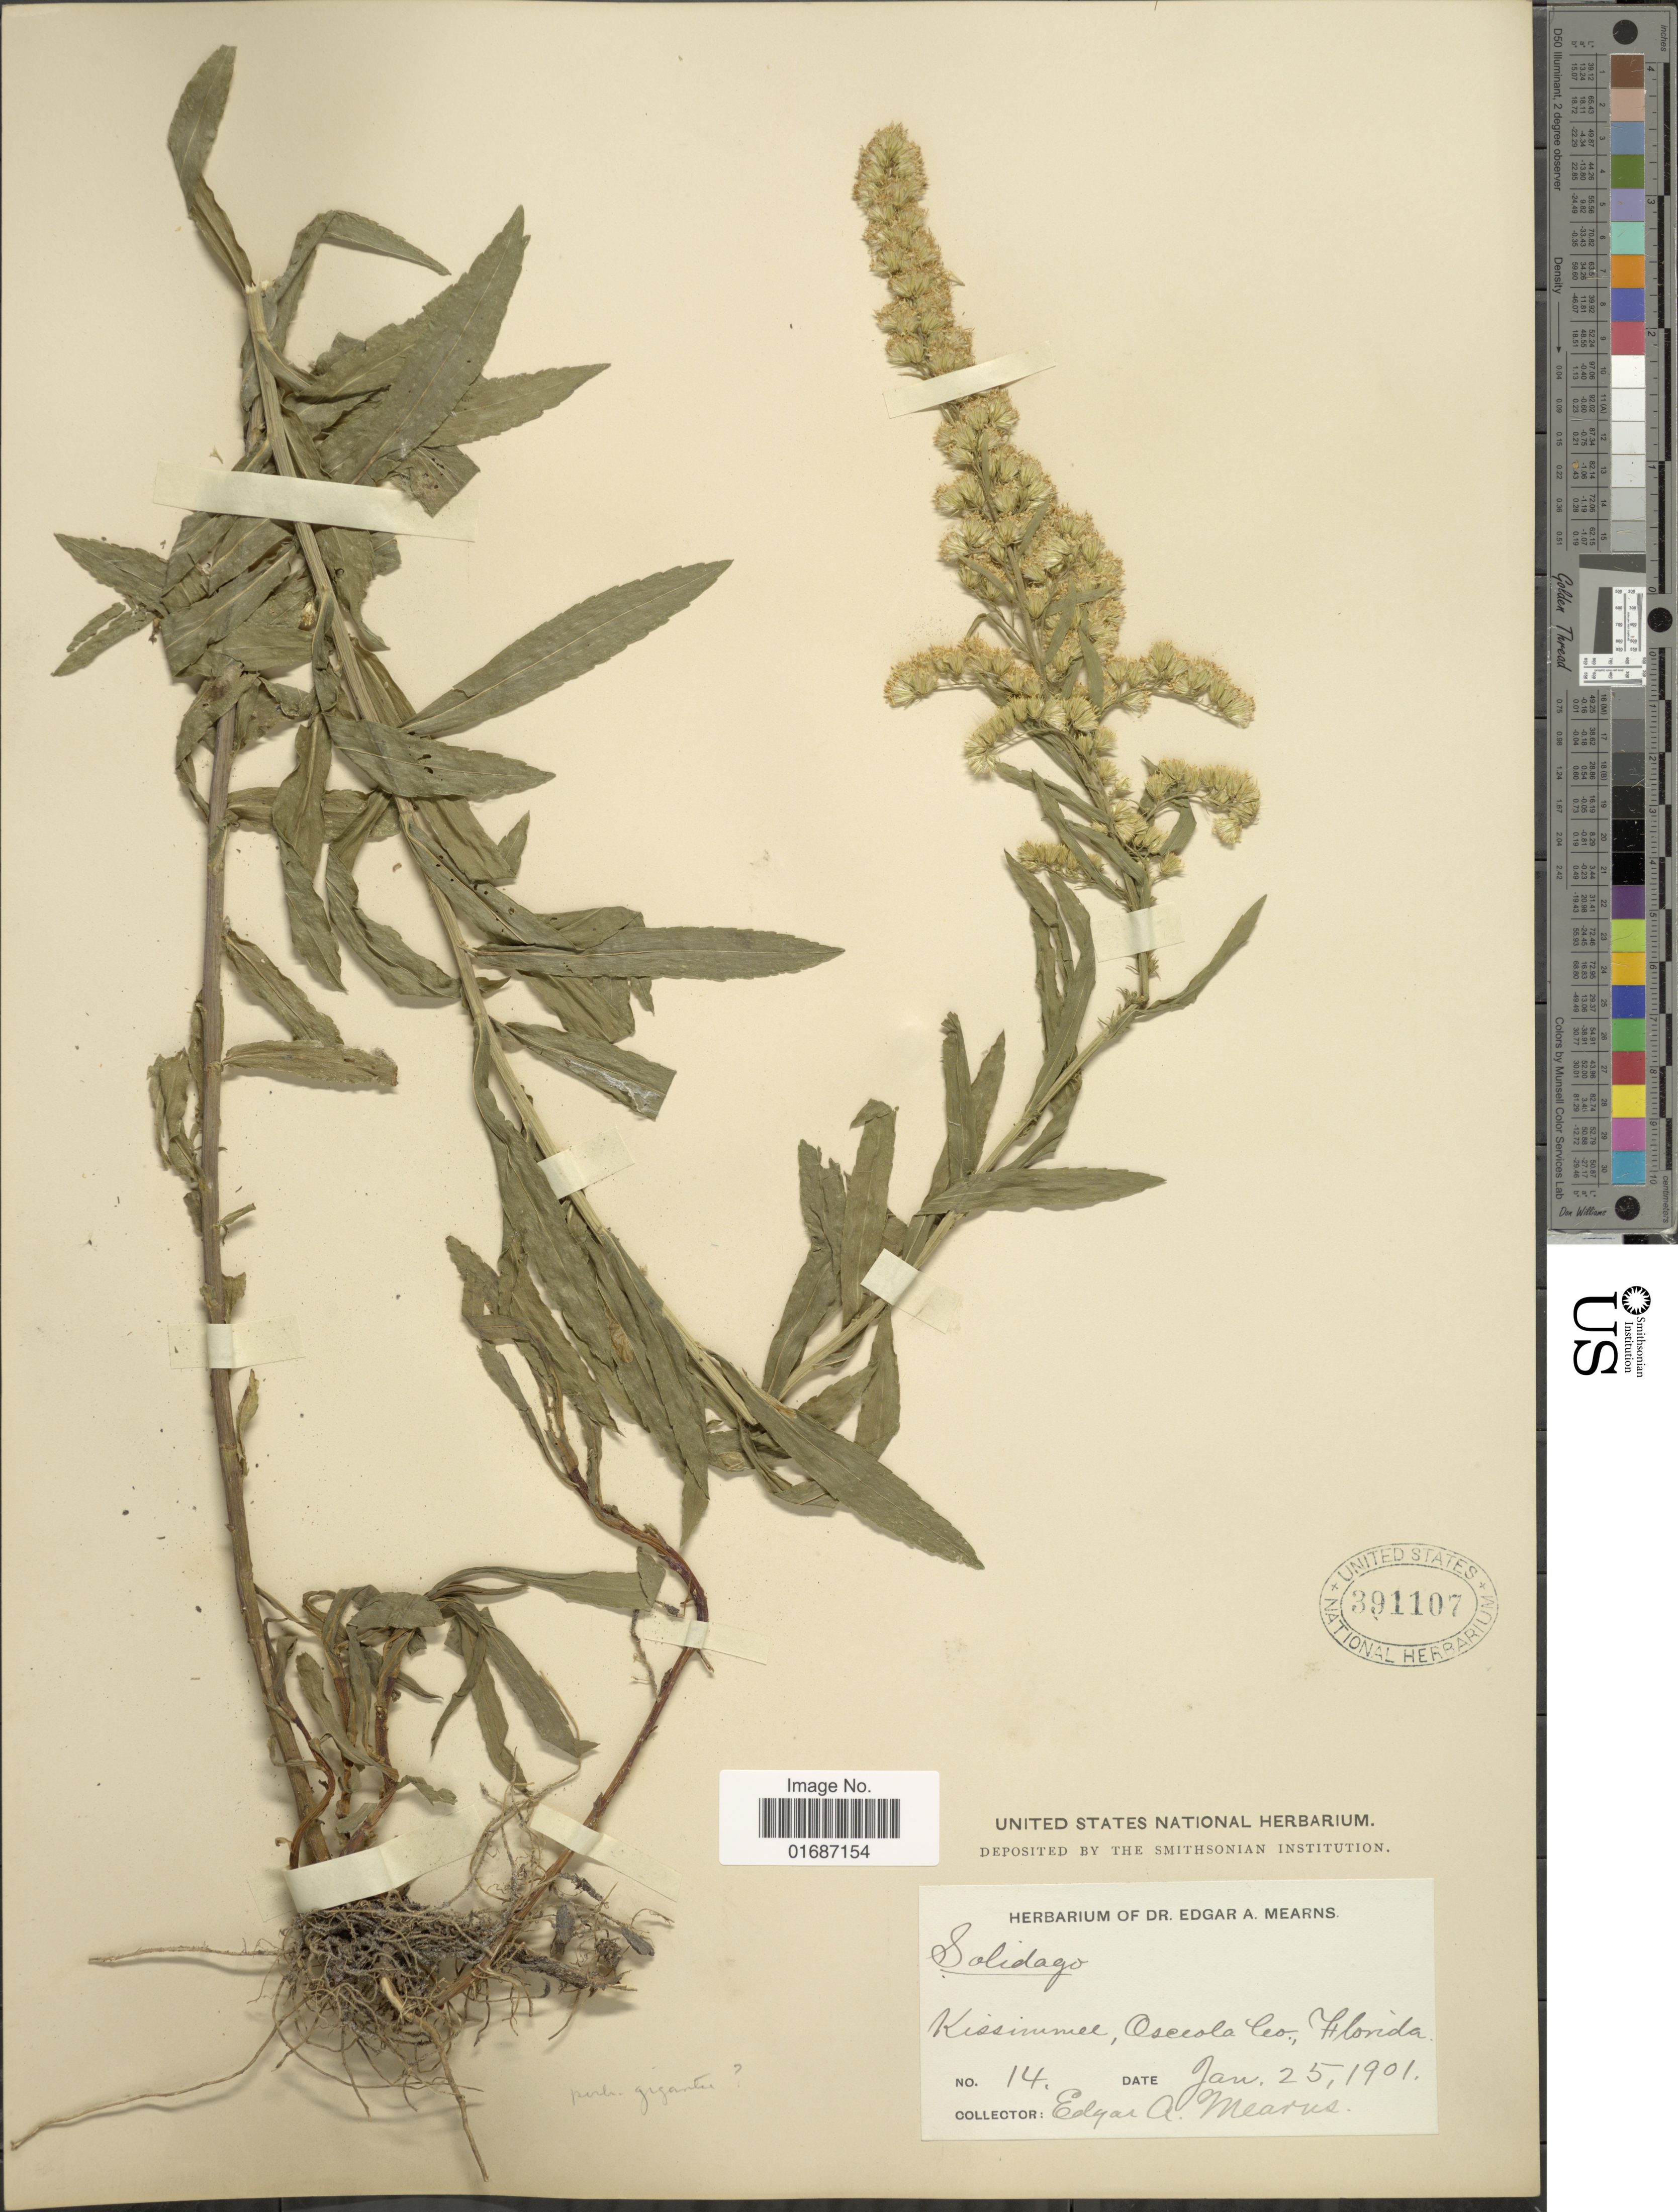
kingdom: Plantae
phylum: Tracheophyta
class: Magnoliopsida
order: Asterales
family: Asteraceae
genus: Solidago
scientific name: Solidago gigantea var. leiophylla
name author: Fernald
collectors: E. A. Mearns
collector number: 14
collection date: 1901-01-25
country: United States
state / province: Florida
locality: Kissimmee, Osceola Co.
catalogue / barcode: US 391107